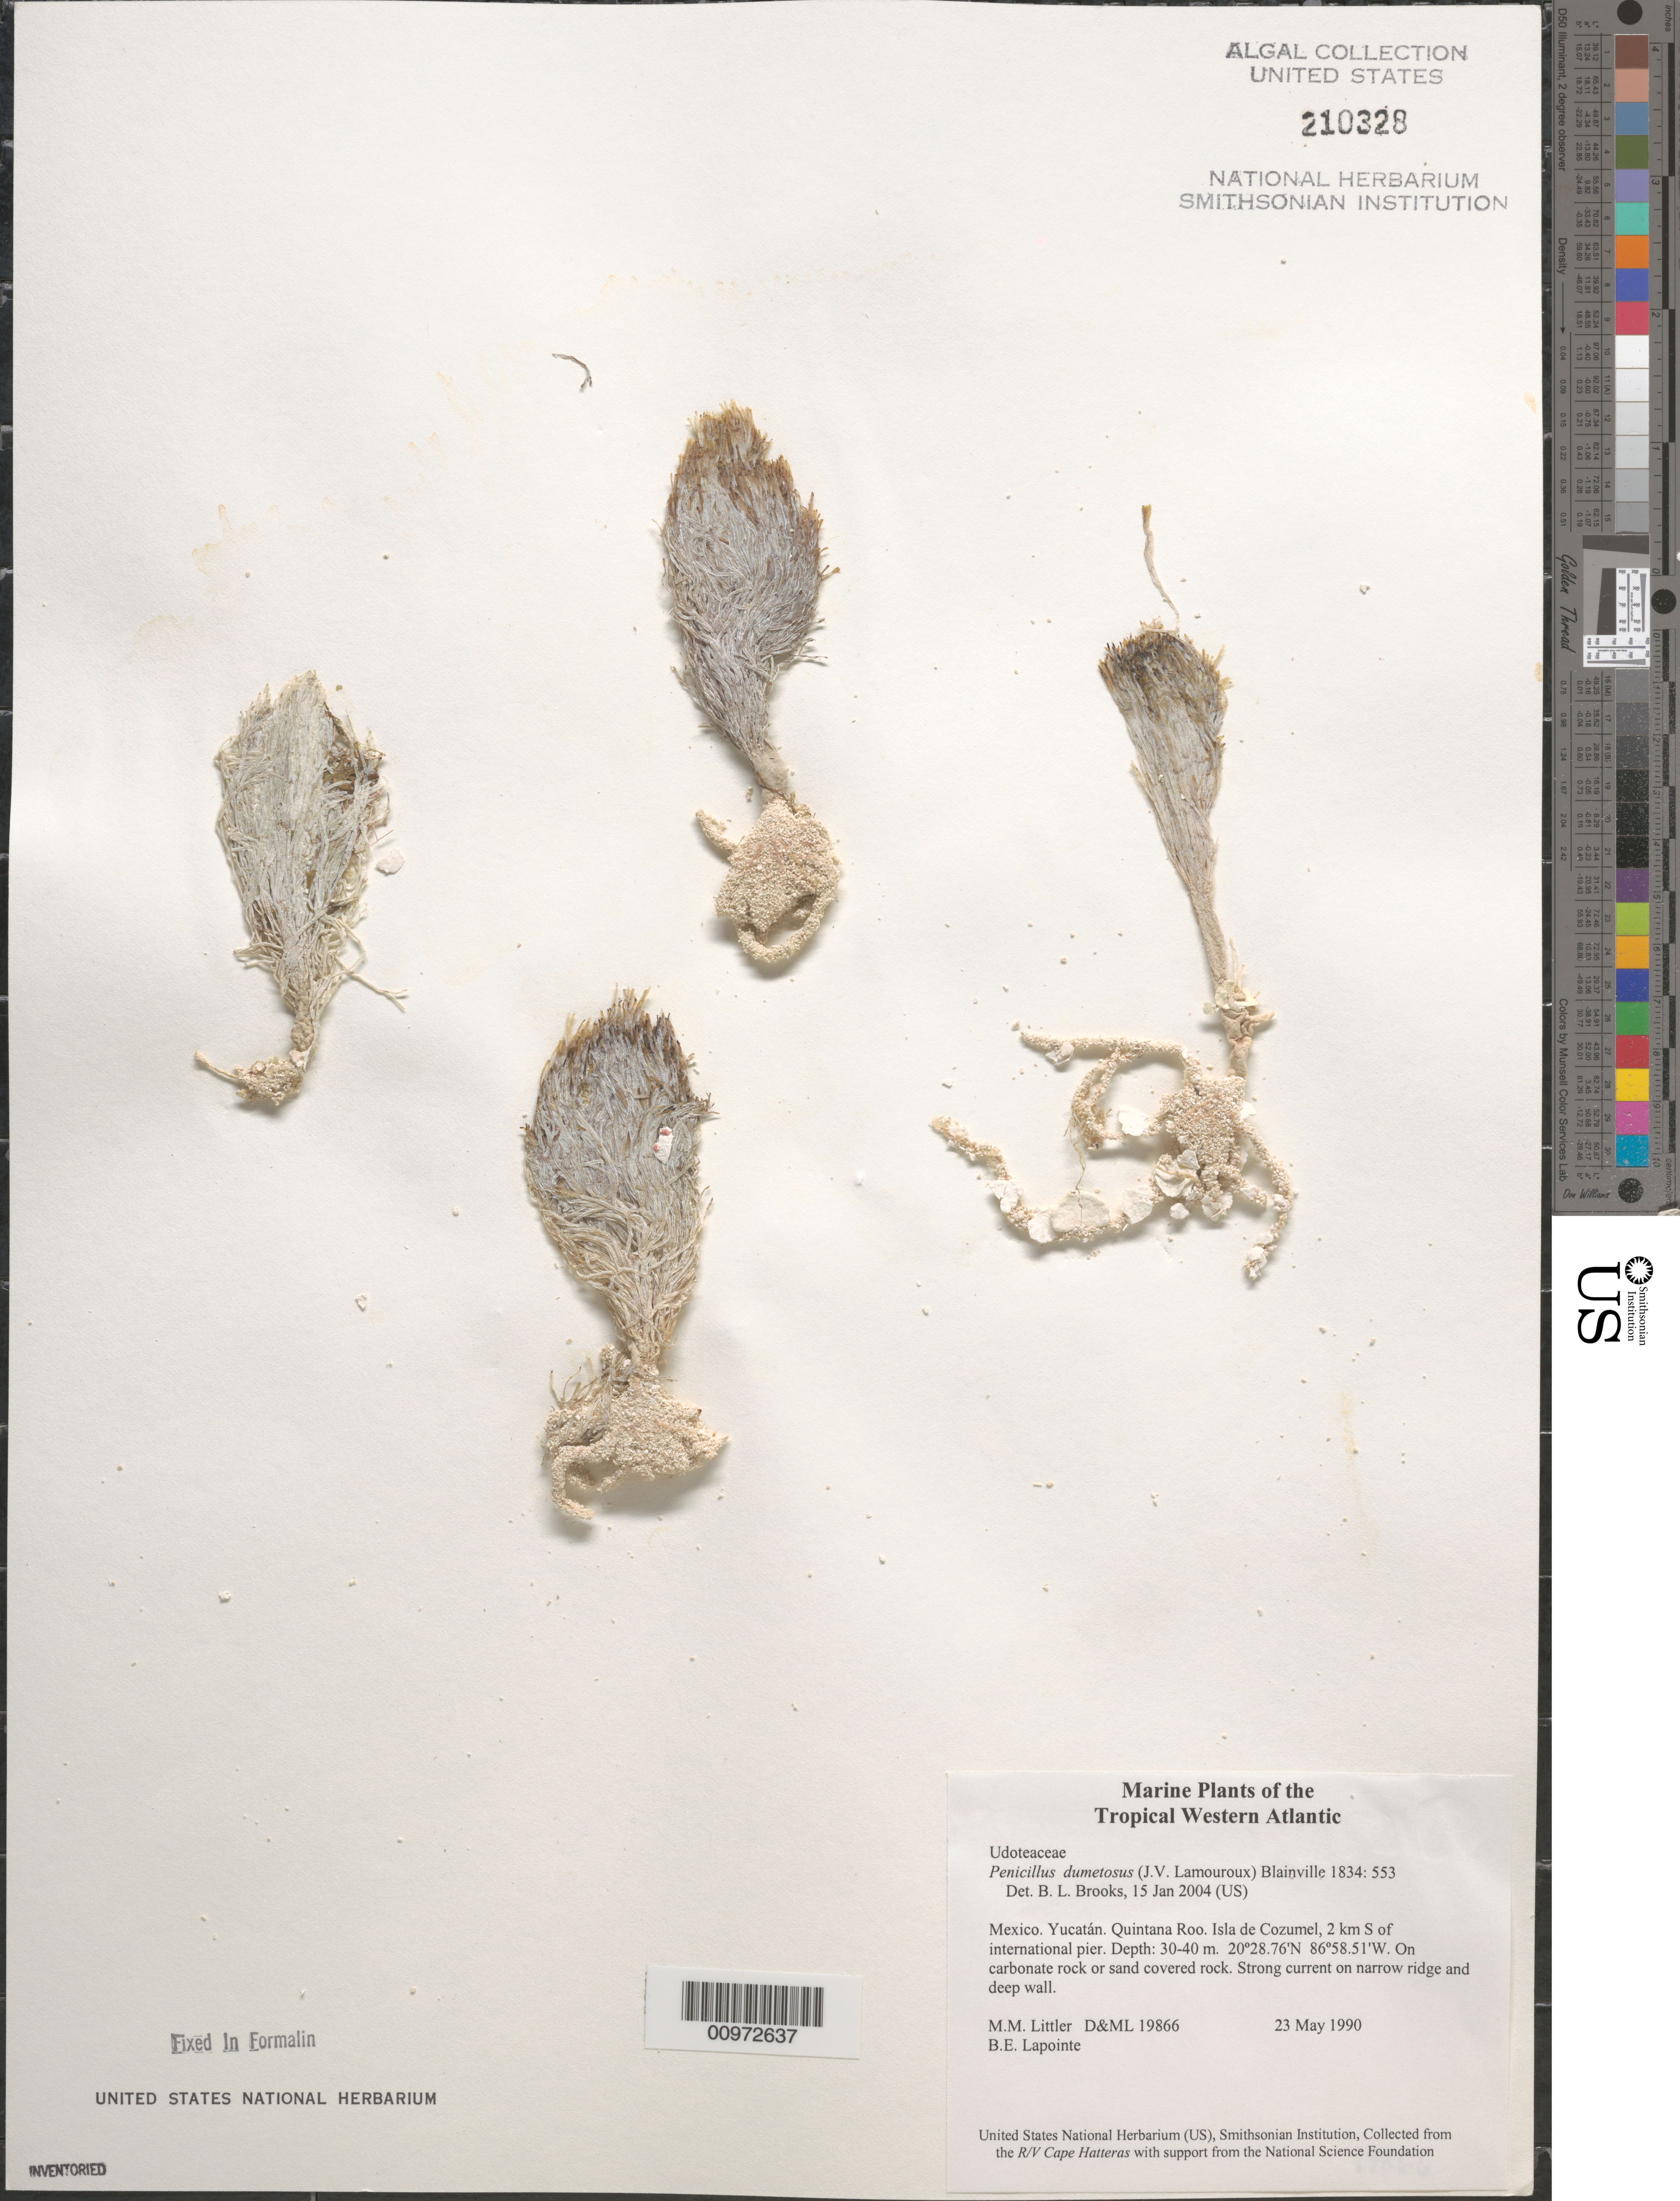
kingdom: Plantae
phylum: Chlorophyta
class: Ulvophyceae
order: Bryopsidales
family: Udoteaceae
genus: Penicillus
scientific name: Penicillus dumetosus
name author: (J.V.Lamouroux) Blainville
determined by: Brooks, B. L., (BOT), Smithsonian Institution - National Museum of Natural History (UNITED STATES)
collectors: M. M. Littler & B. Lapointe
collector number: D&ML 19866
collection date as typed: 23 May 1990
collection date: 1990-05-23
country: Mexico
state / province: Quintana Roo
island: Isla Cozumel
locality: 2 km south of international pier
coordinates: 20 28.76'N, 86 58.51'W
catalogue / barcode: US 210328